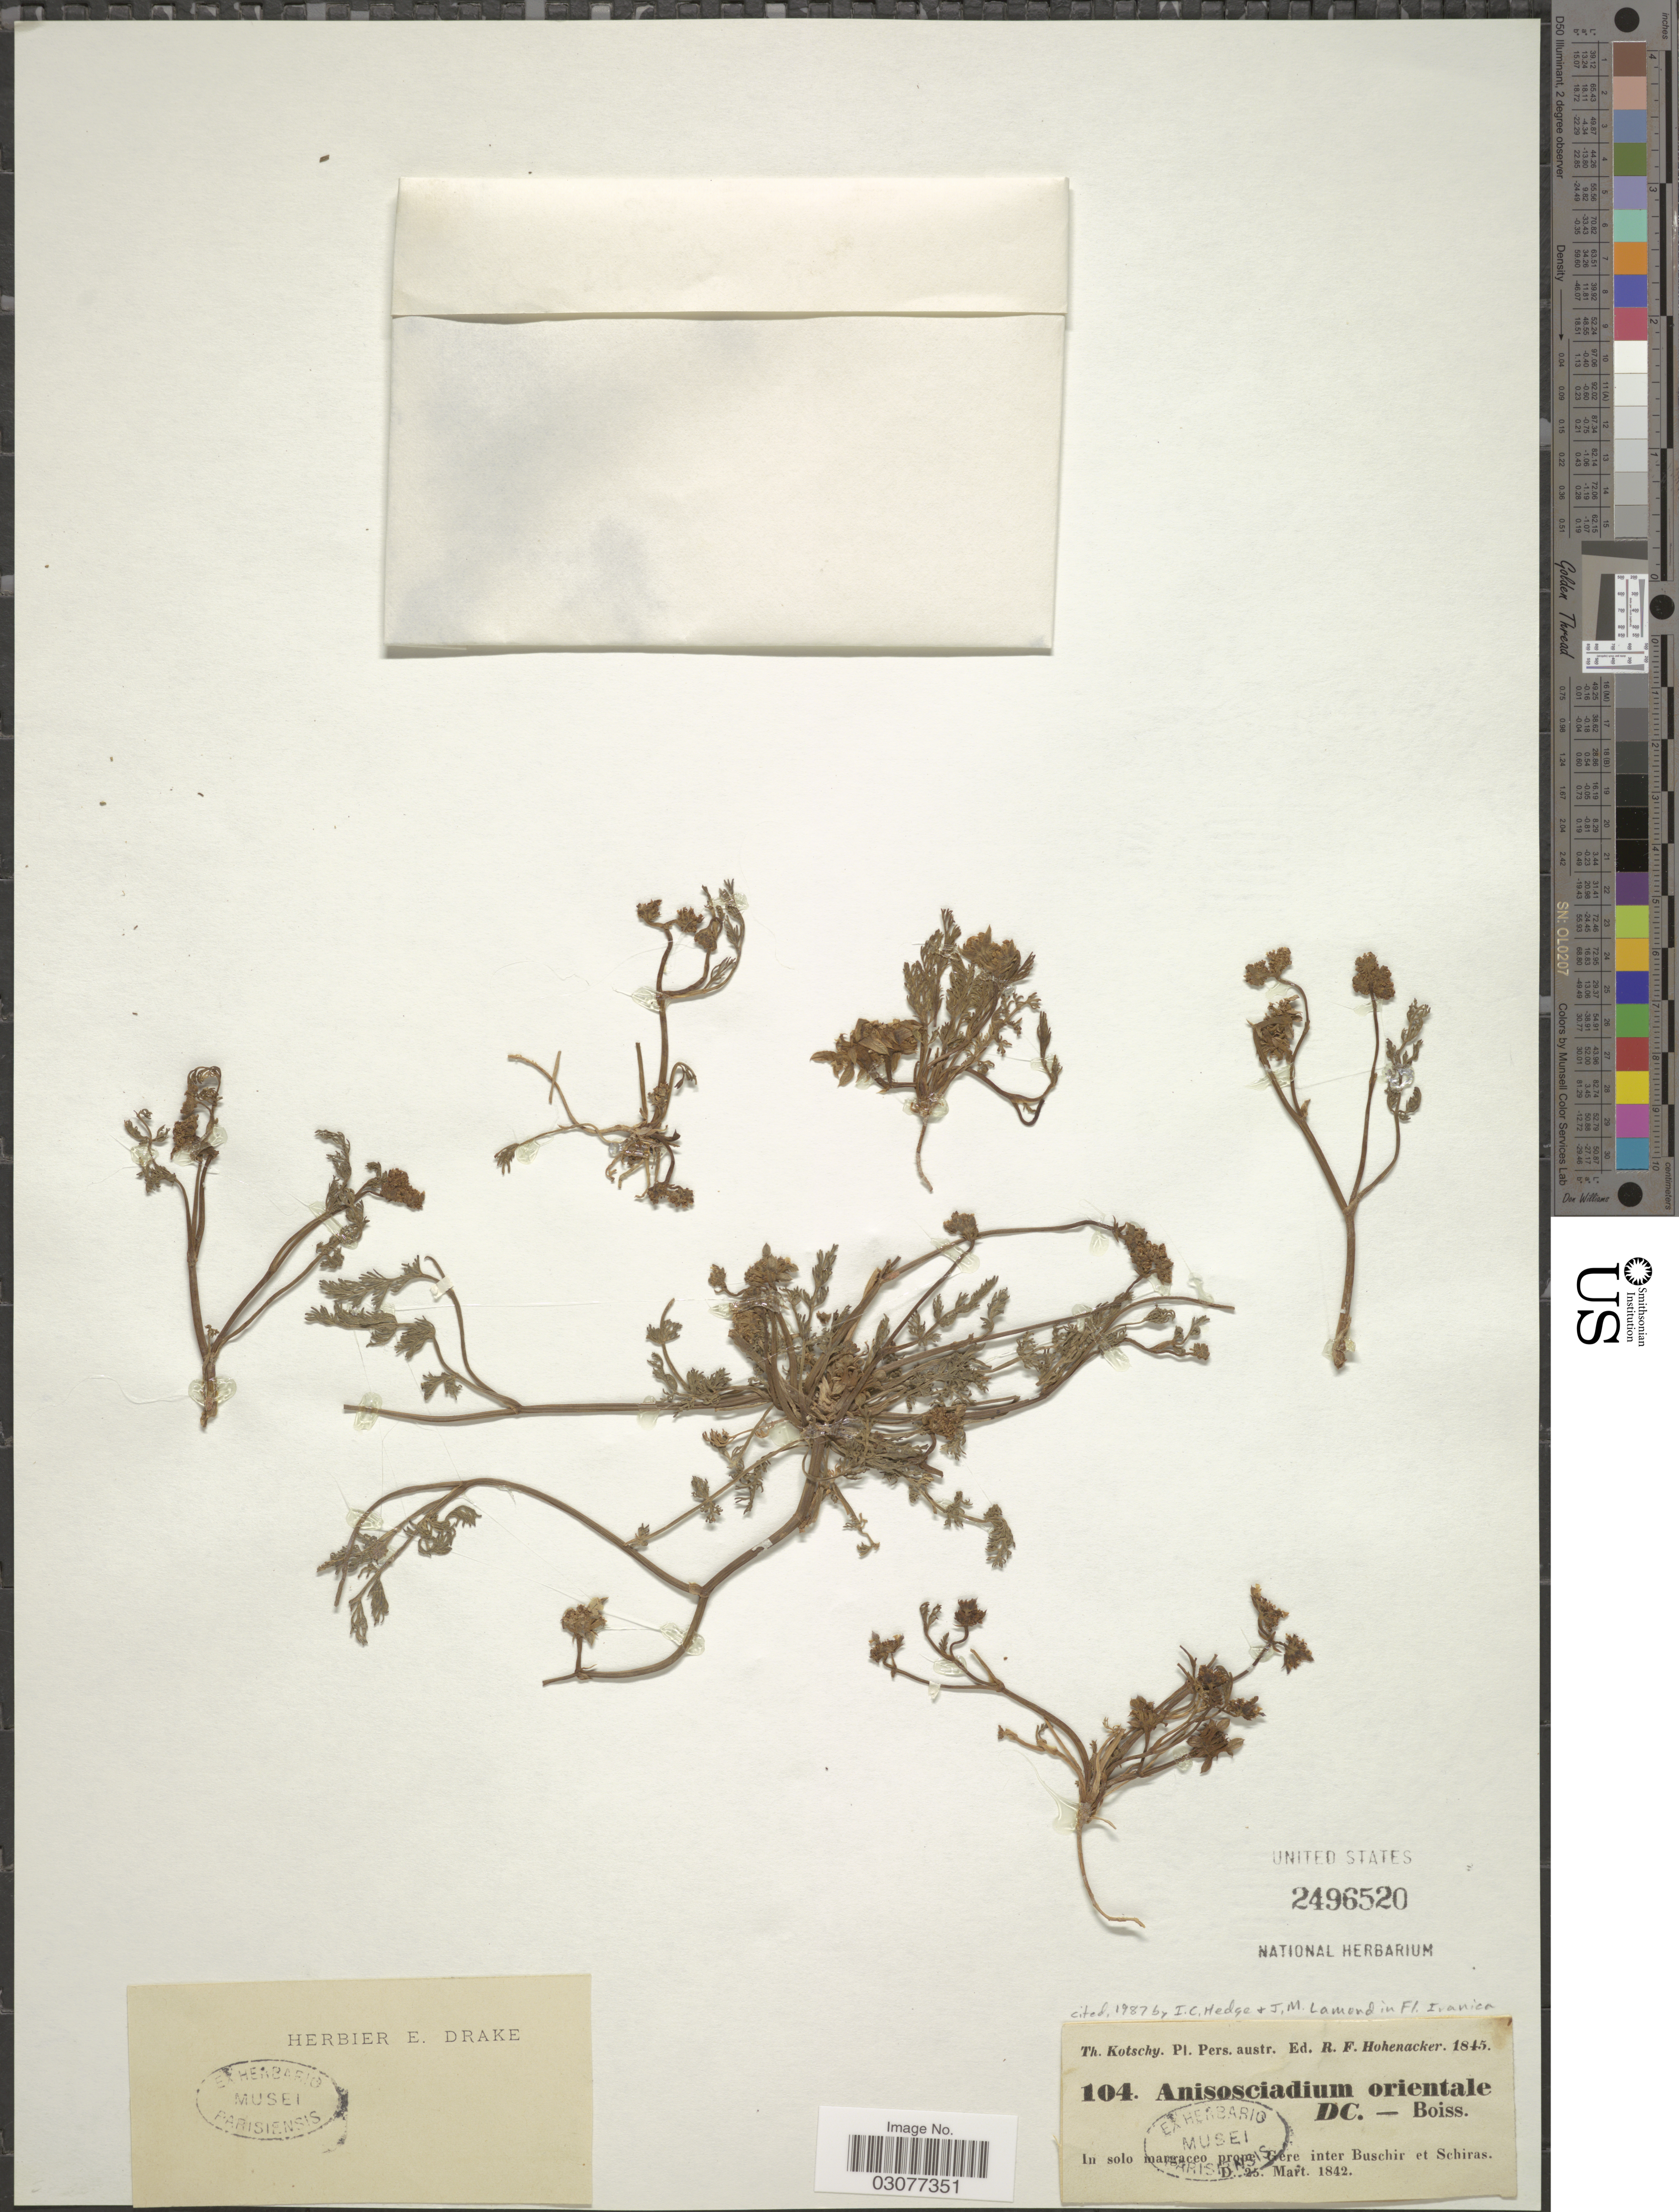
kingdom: Plantae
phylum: Tracheophyta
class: Magnoliopsida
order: Apiales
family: Apiaceae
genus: Anisosciadium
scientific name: Anisosciadium orientale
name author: DC.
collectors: K. G. Kotschy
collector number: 104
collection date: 1842-03-25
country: Iran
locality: Pers. austr., In solo margaceo prope Gere inter Buschir et Schiras.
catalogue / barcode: US 2496520